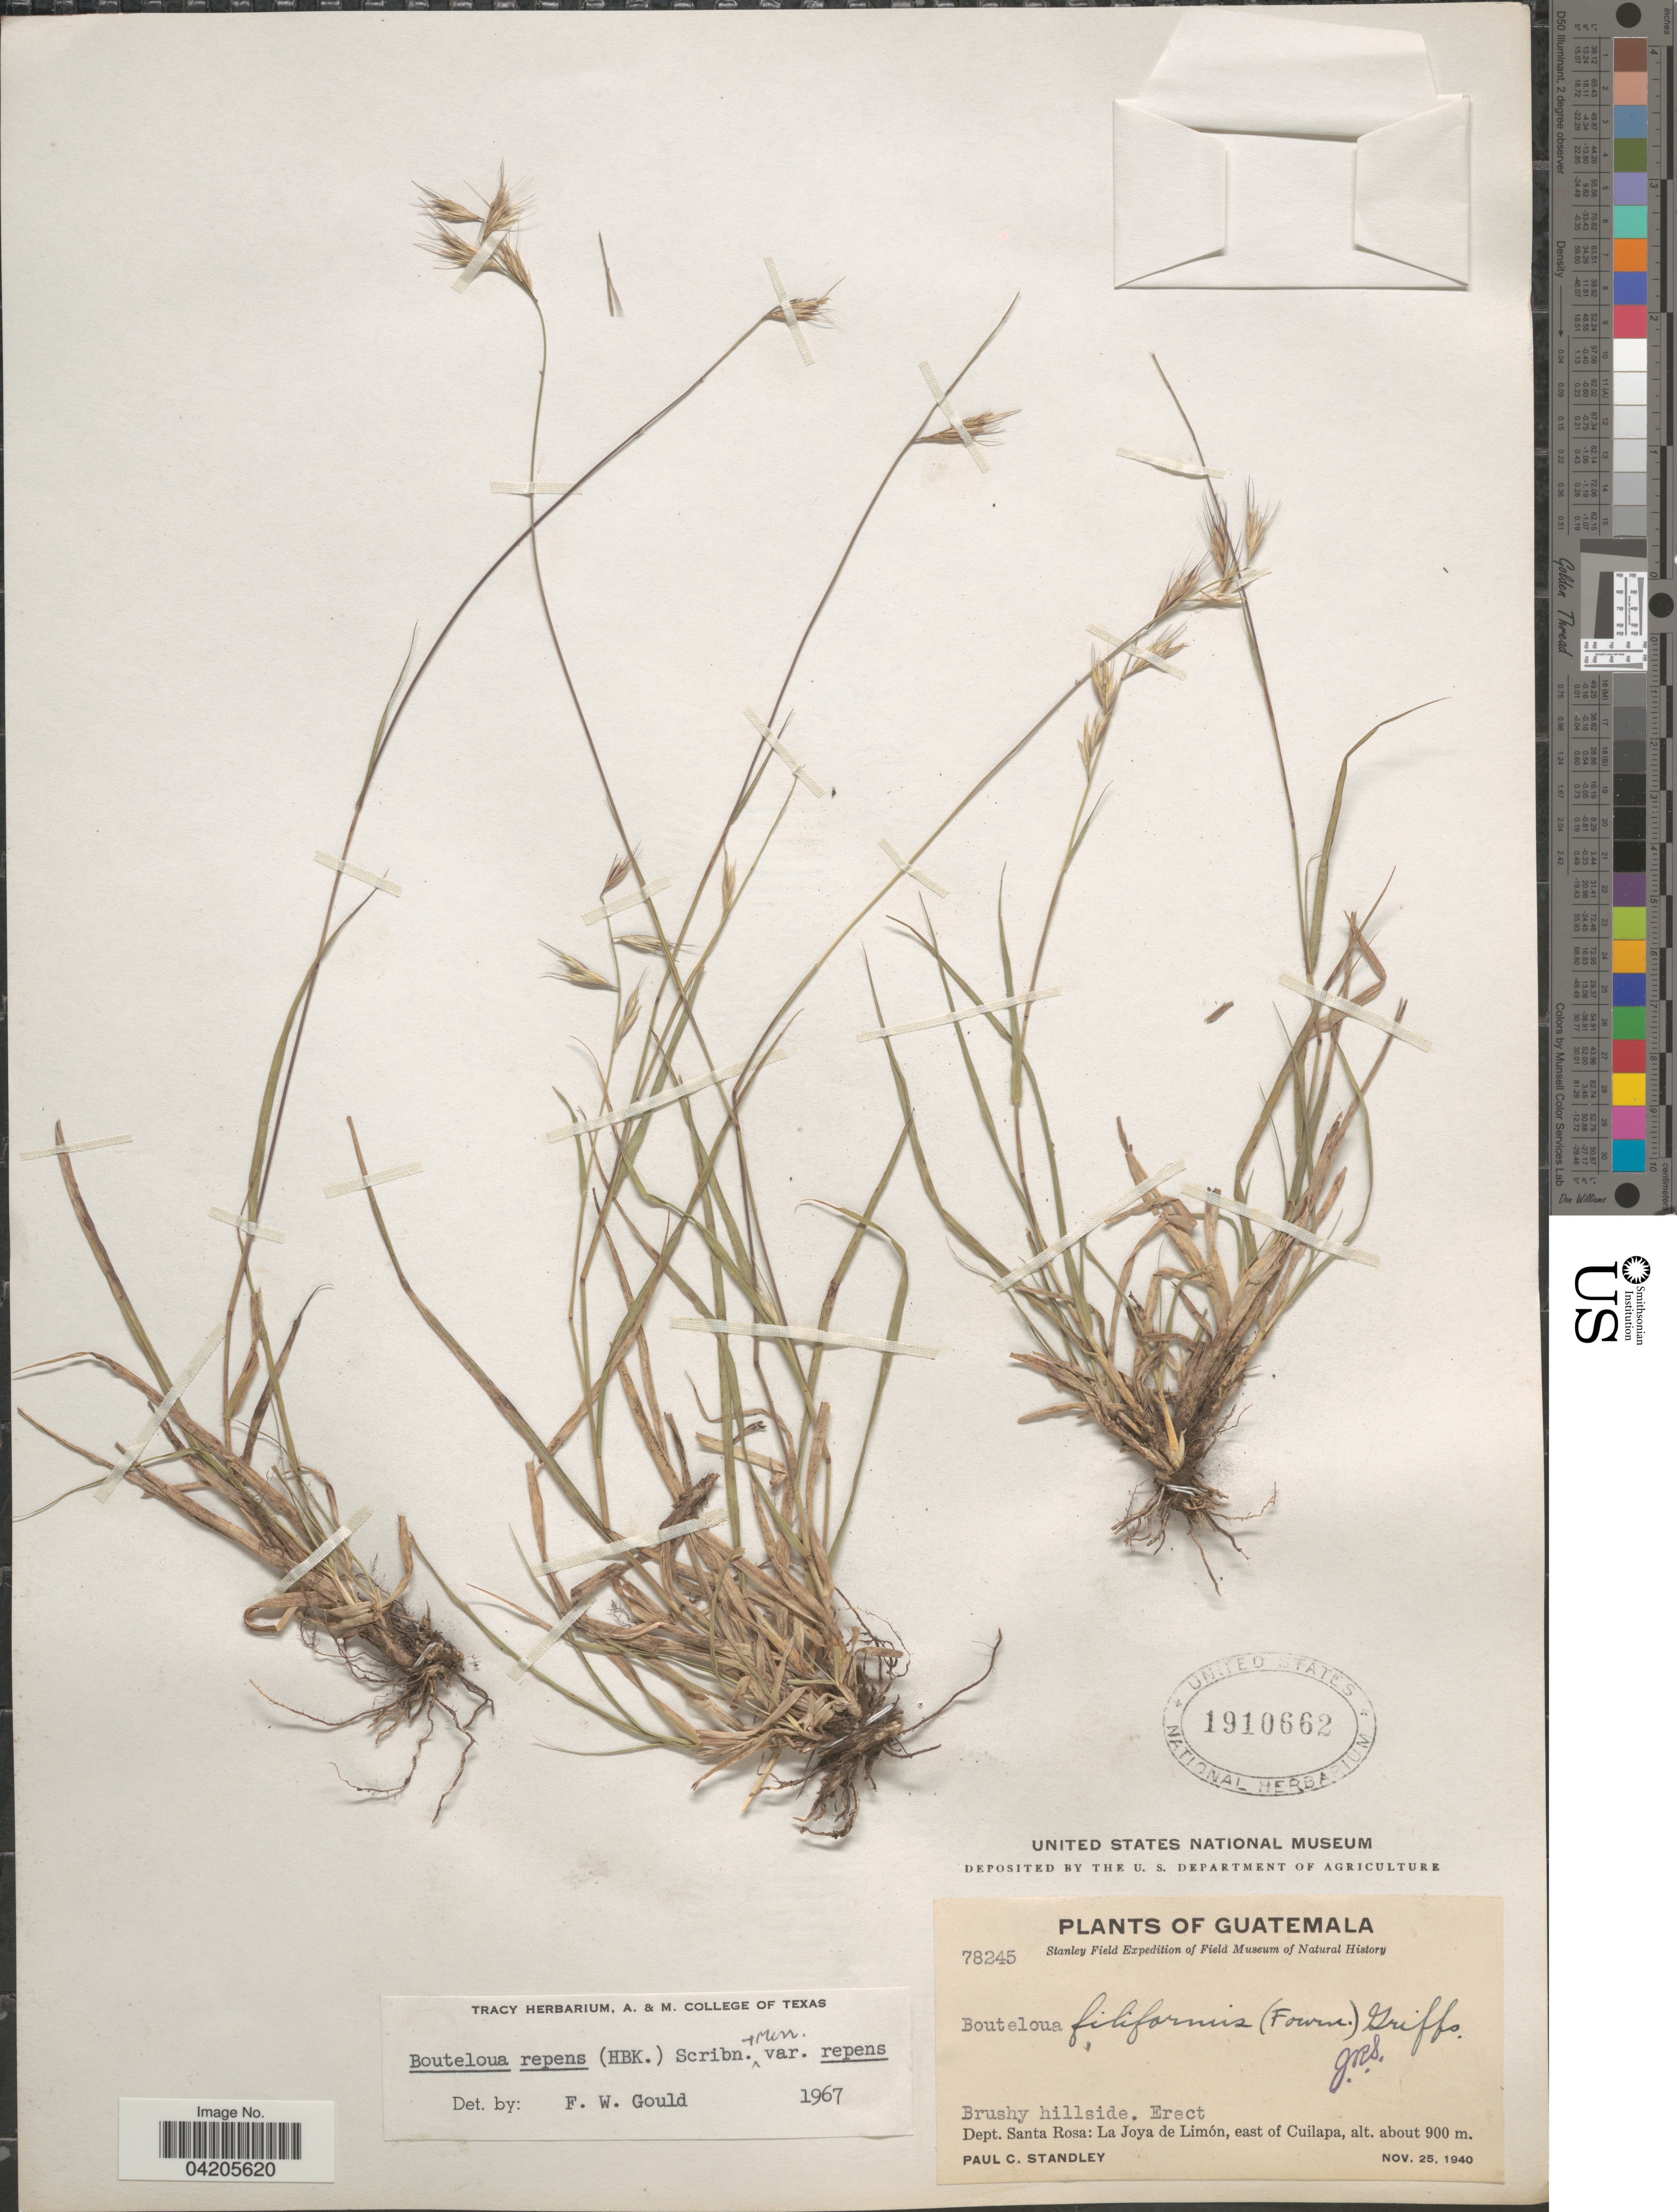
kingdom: Plantae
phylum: Tracheophyta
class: Liliopsida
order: Poales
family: Poaceae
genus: Bouteloua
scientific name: Bouteloua repens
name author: (Kunth) Scribn. & Merr.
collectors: P. C. Standley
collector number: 78245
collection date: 1940-11-25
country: Guatemala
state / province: Santa Rosa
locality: Stanley Field Expedition of Field Museum of Natural History. Dept. Santa Rosa: La Joya de Limón, east of Cuilapa.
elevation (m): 900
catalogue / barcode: US 1910662